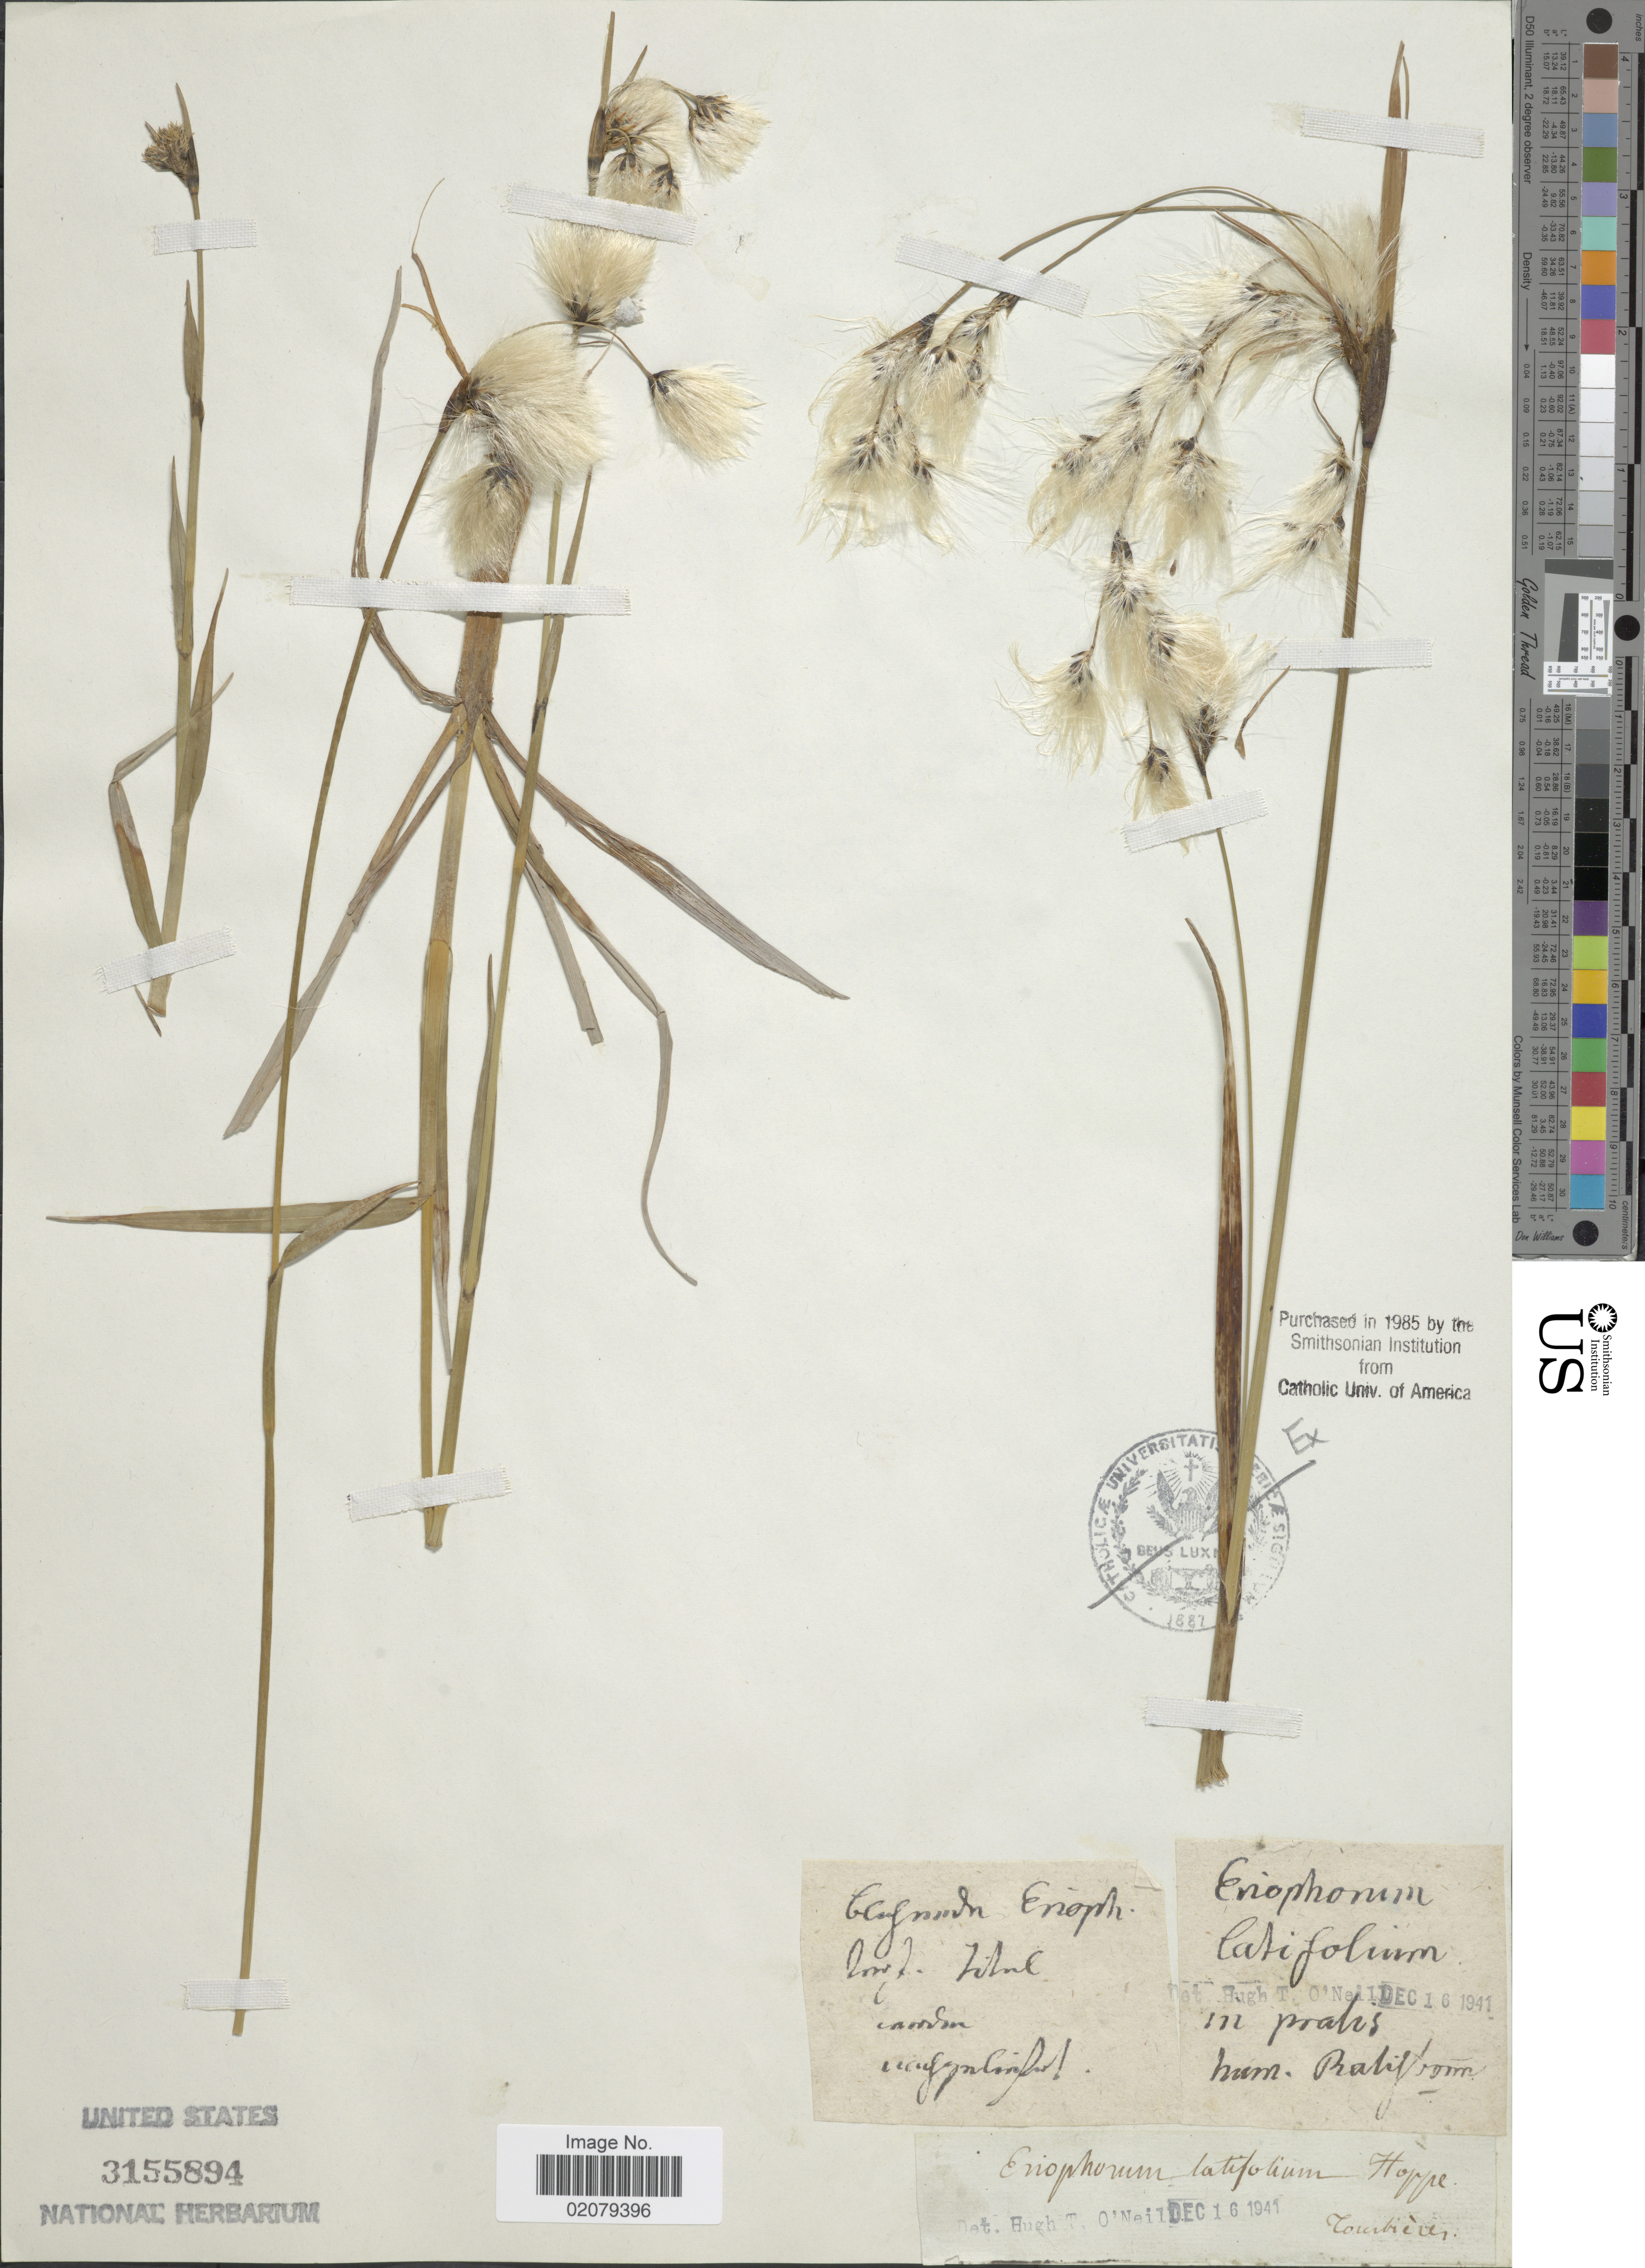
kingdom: Plantae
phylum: Tracheophyta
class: Liliopsida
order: Poales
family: Cyperaceae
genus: Eriophorum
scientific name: Eriophorum latifolium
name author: Hoppe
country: France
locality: Tombière (La Tombe)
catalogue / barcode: US 3155894